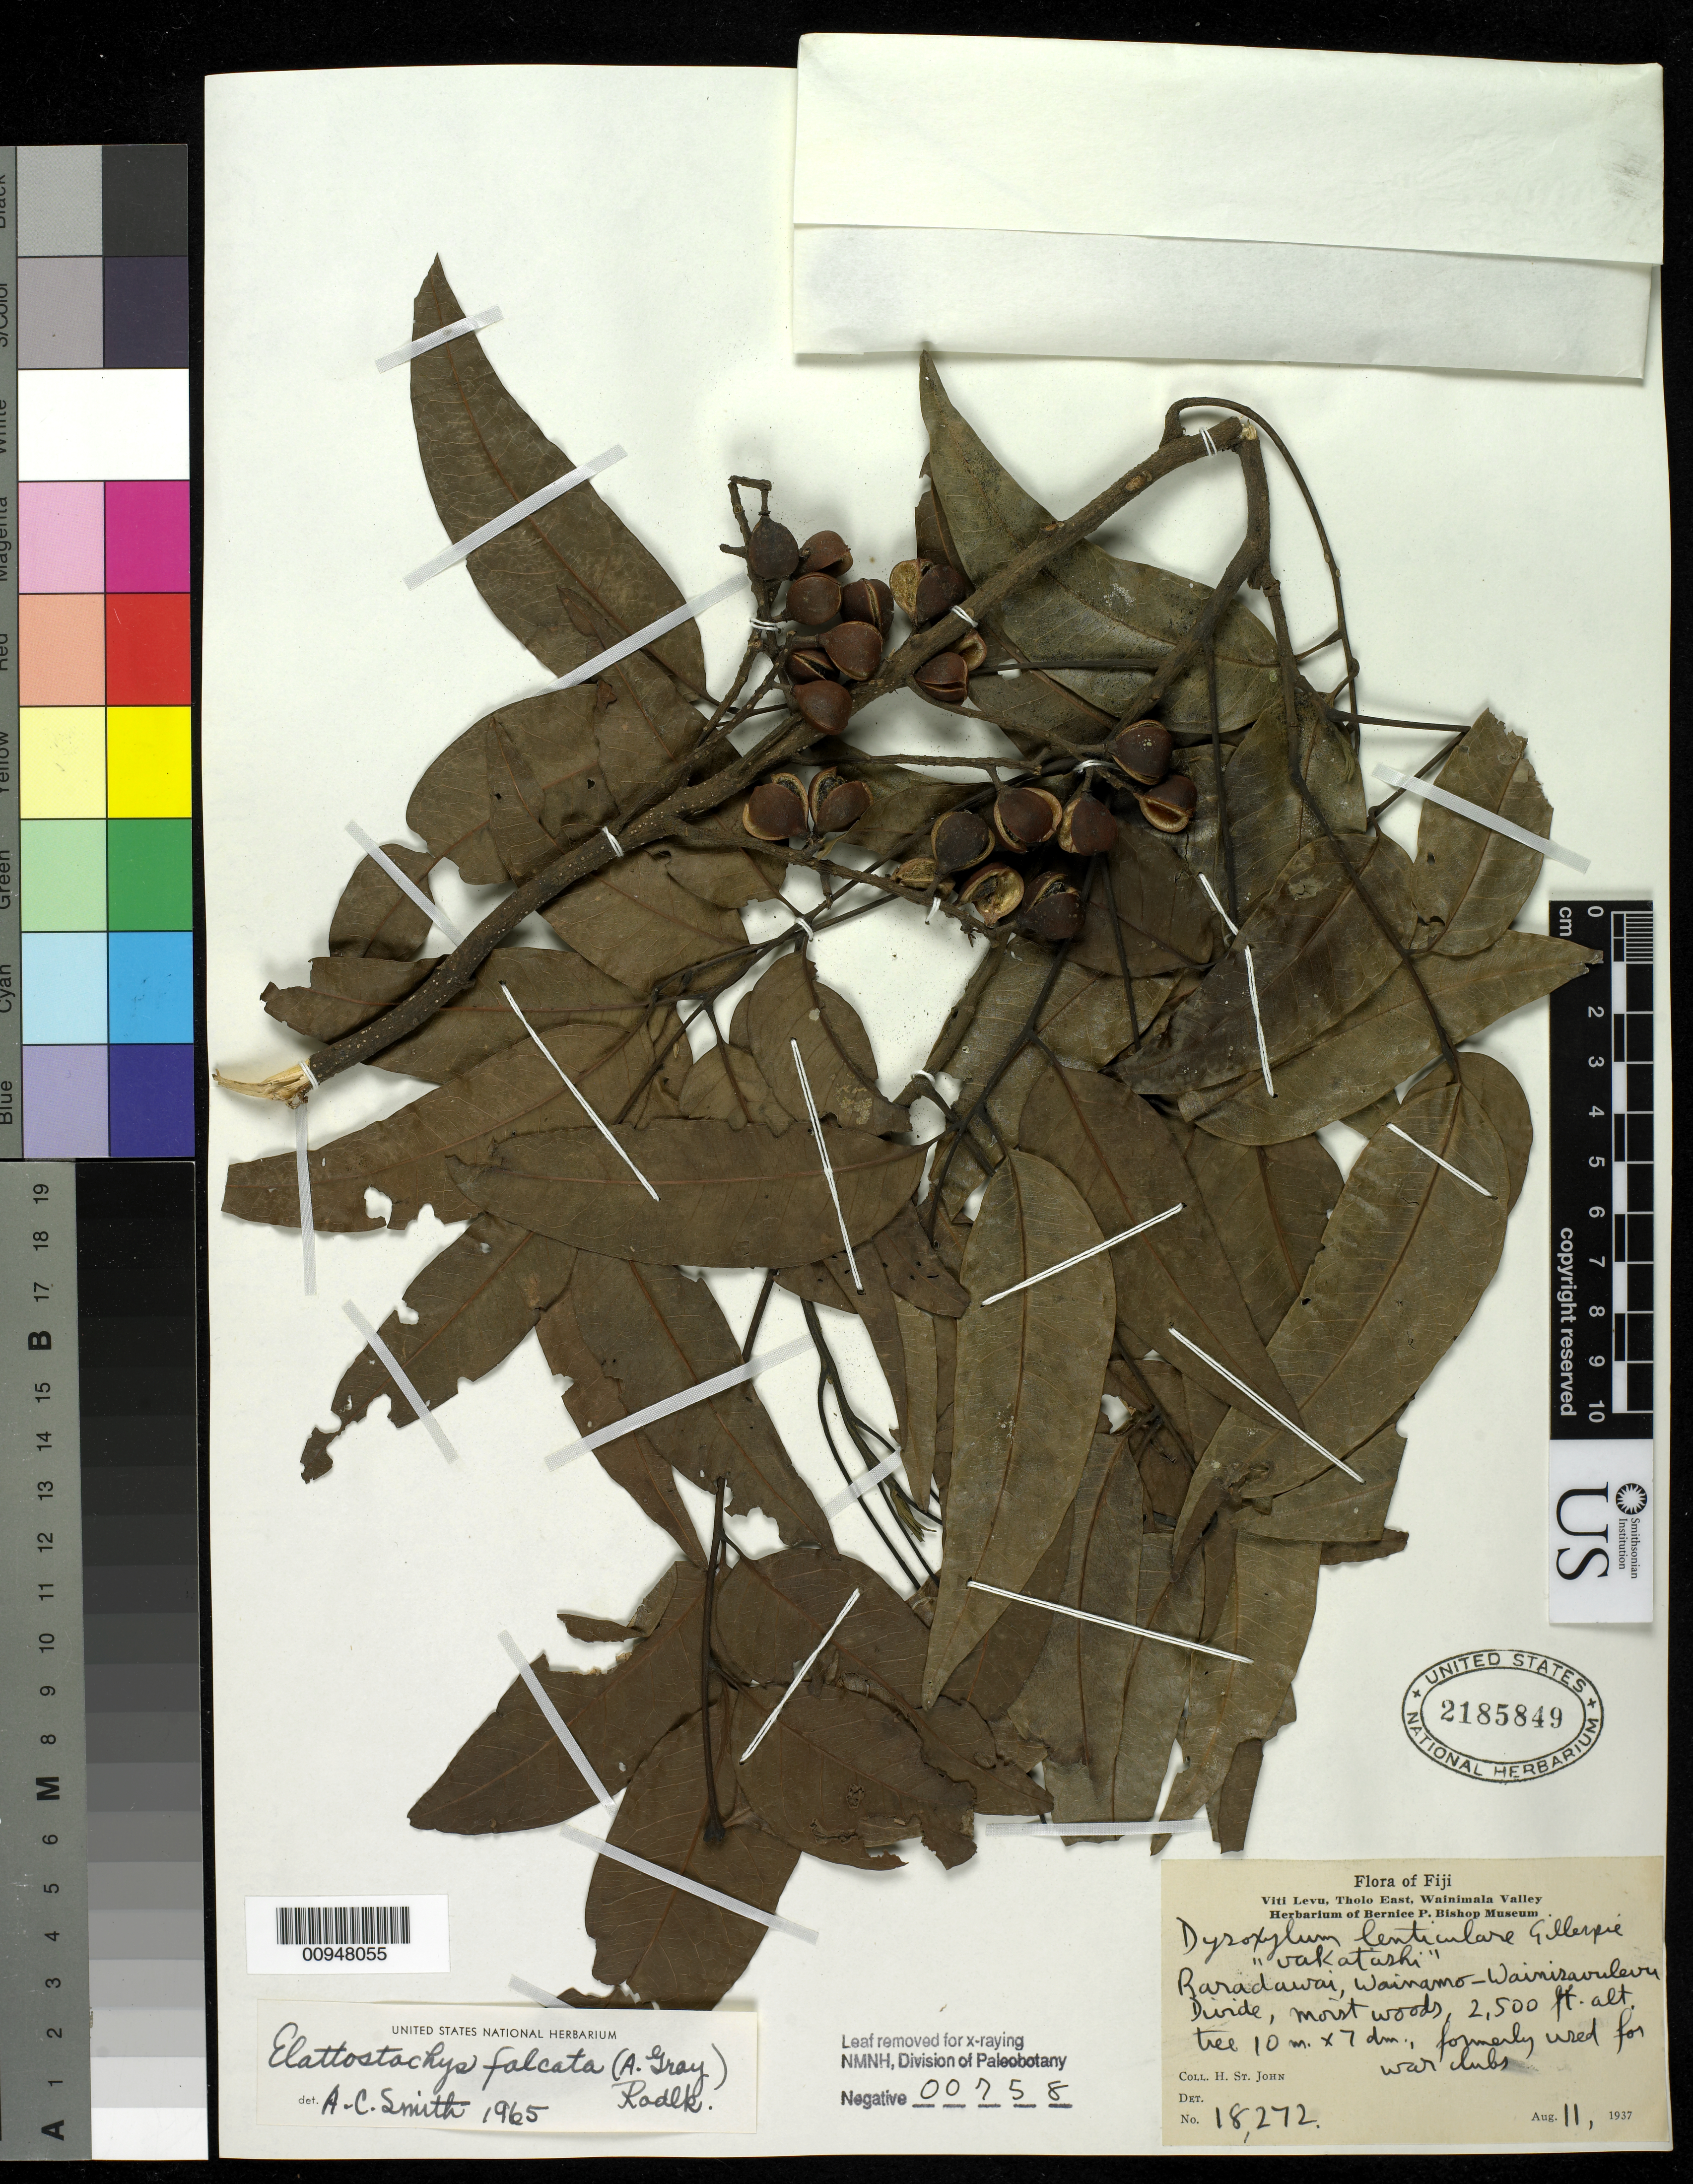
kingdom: Plantae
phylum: Tracheophyta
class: Magnoliopsida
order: Sapindales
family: Sapindaceae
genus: Elattostachys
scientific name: Elattostachys falcata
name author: (A. Gray) Radlk.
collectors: H. St. John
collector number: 18272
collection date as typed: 11 Aug 1937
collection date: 1937-08-11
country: Fiji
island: Viti Levu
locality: Viti Levu, Tholo East, Wainimala Valley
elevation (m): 762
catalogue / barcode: US 2185849